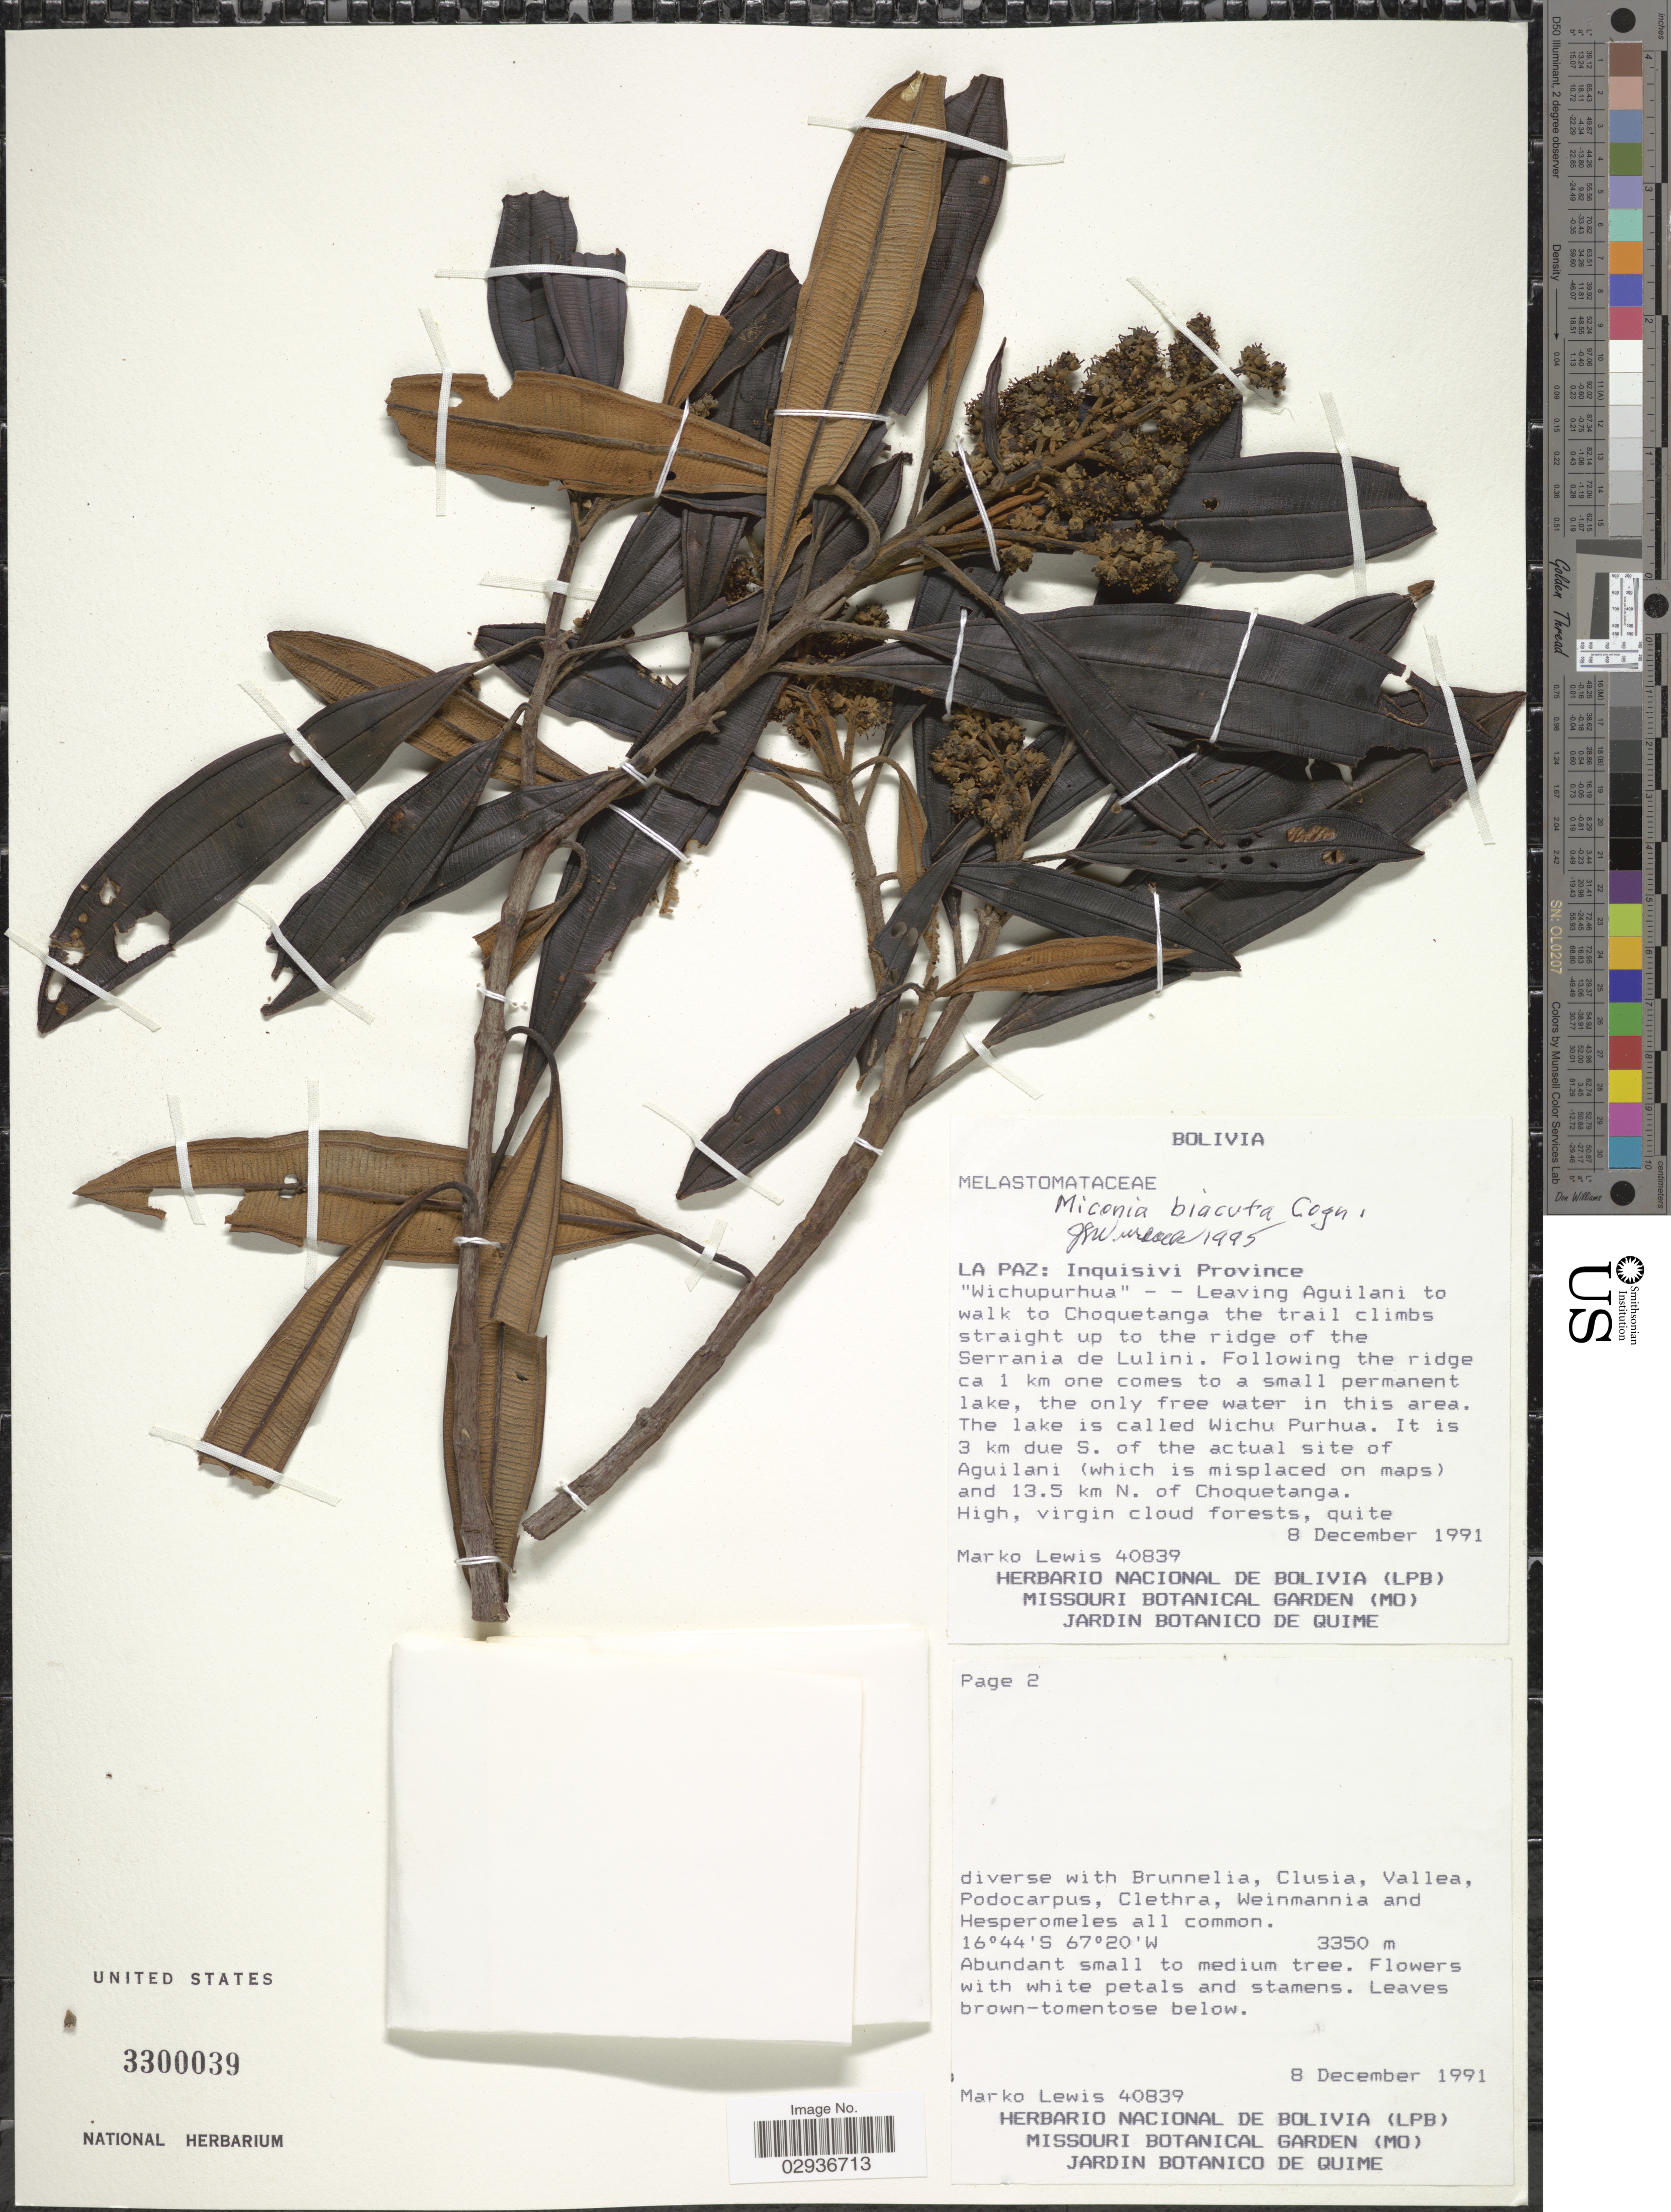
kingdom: Plantae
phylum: Tracheophyta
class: Magnoliopsida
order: Myrtales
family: Melastomataceae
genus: Miconia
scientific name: Miconia biacuta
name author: Cogn.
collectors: M. A. Lewis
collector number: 40839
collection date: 1991-12-08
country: Bolivia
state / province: La Paz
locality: Inquisivi Province, "Wichupurhua" - - Leaving Aguilani to walk to Choquetanga the trail climbs straight up to the ridge of the Serrania de Lulini. It is 3 km due S. of the actual site of Aguilani (which is misplaced on maps) and 13.5 km N. of Choquetanga.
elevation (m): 3350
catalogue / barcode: US 3300039